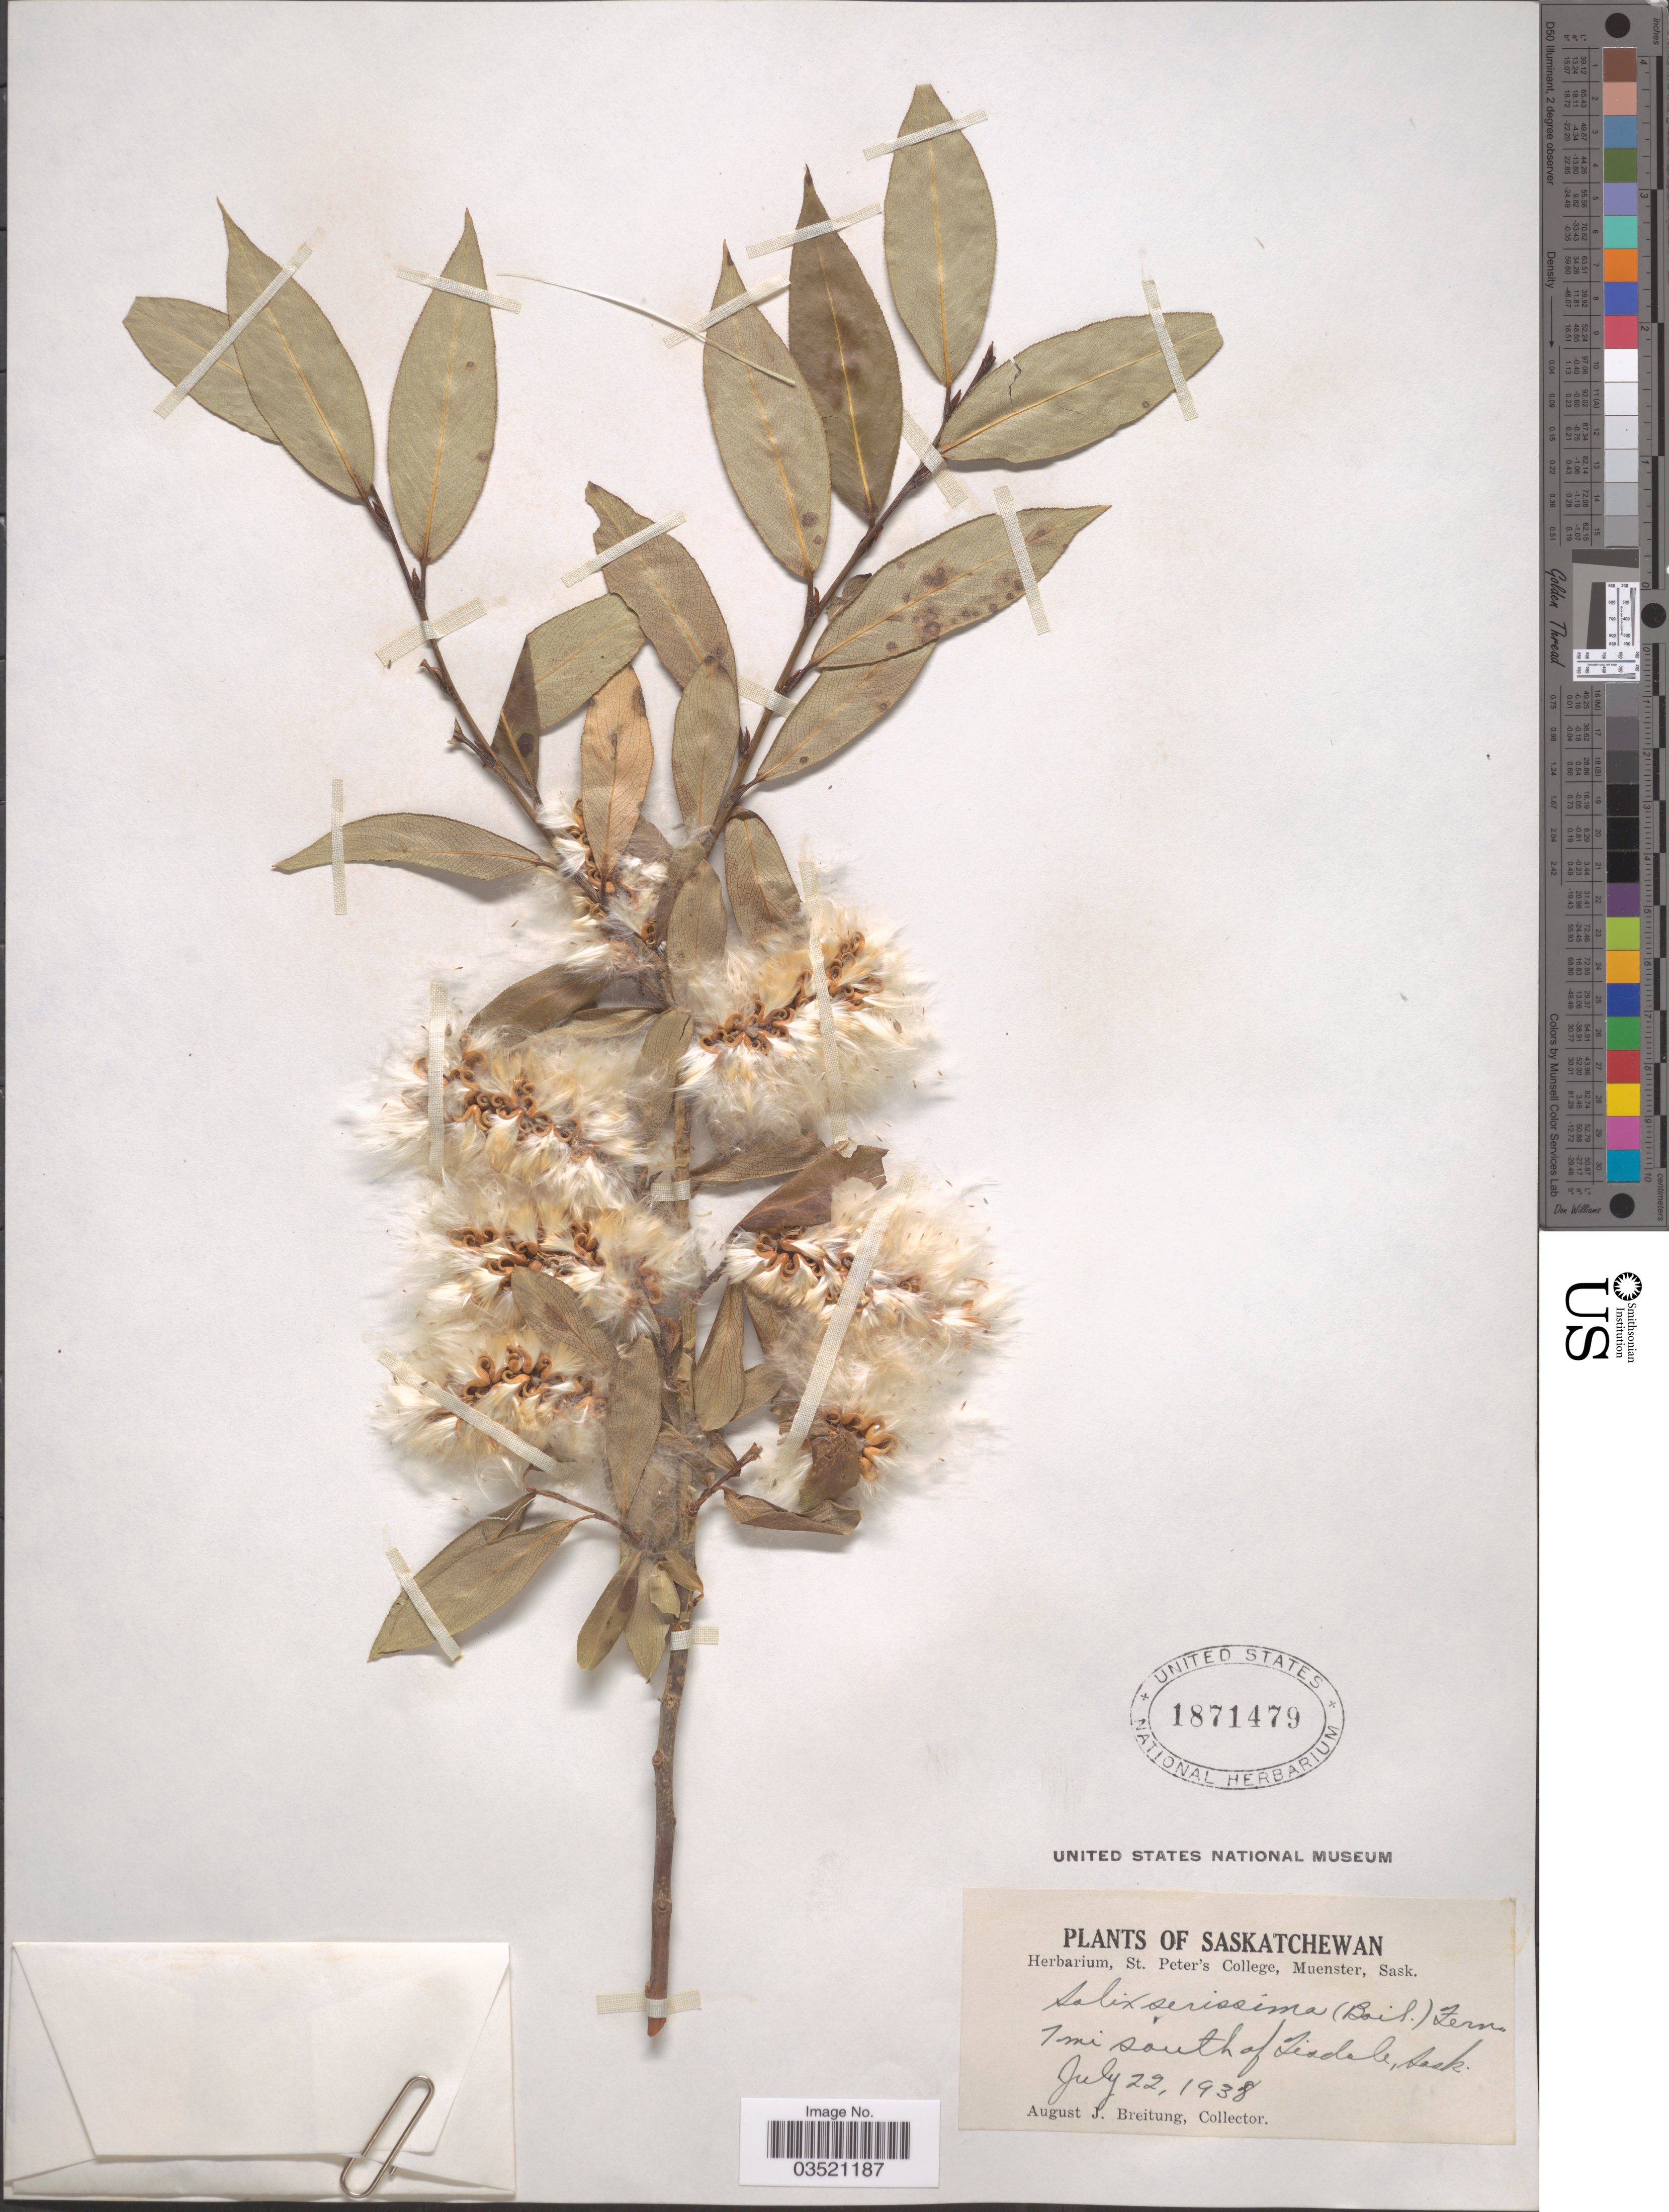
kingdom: Plantae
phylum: Tracheophyta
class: Magnoliopsida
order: Malpighiales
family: Salicaceae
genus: Salix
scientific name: Salix serissima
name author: (L.H. Bailey) Fernald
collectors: A. Breitung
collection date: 1938-07-22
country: Canada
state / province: Saskatchewan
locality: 7 mi. south of Tisdale.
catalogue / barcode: US 1871479